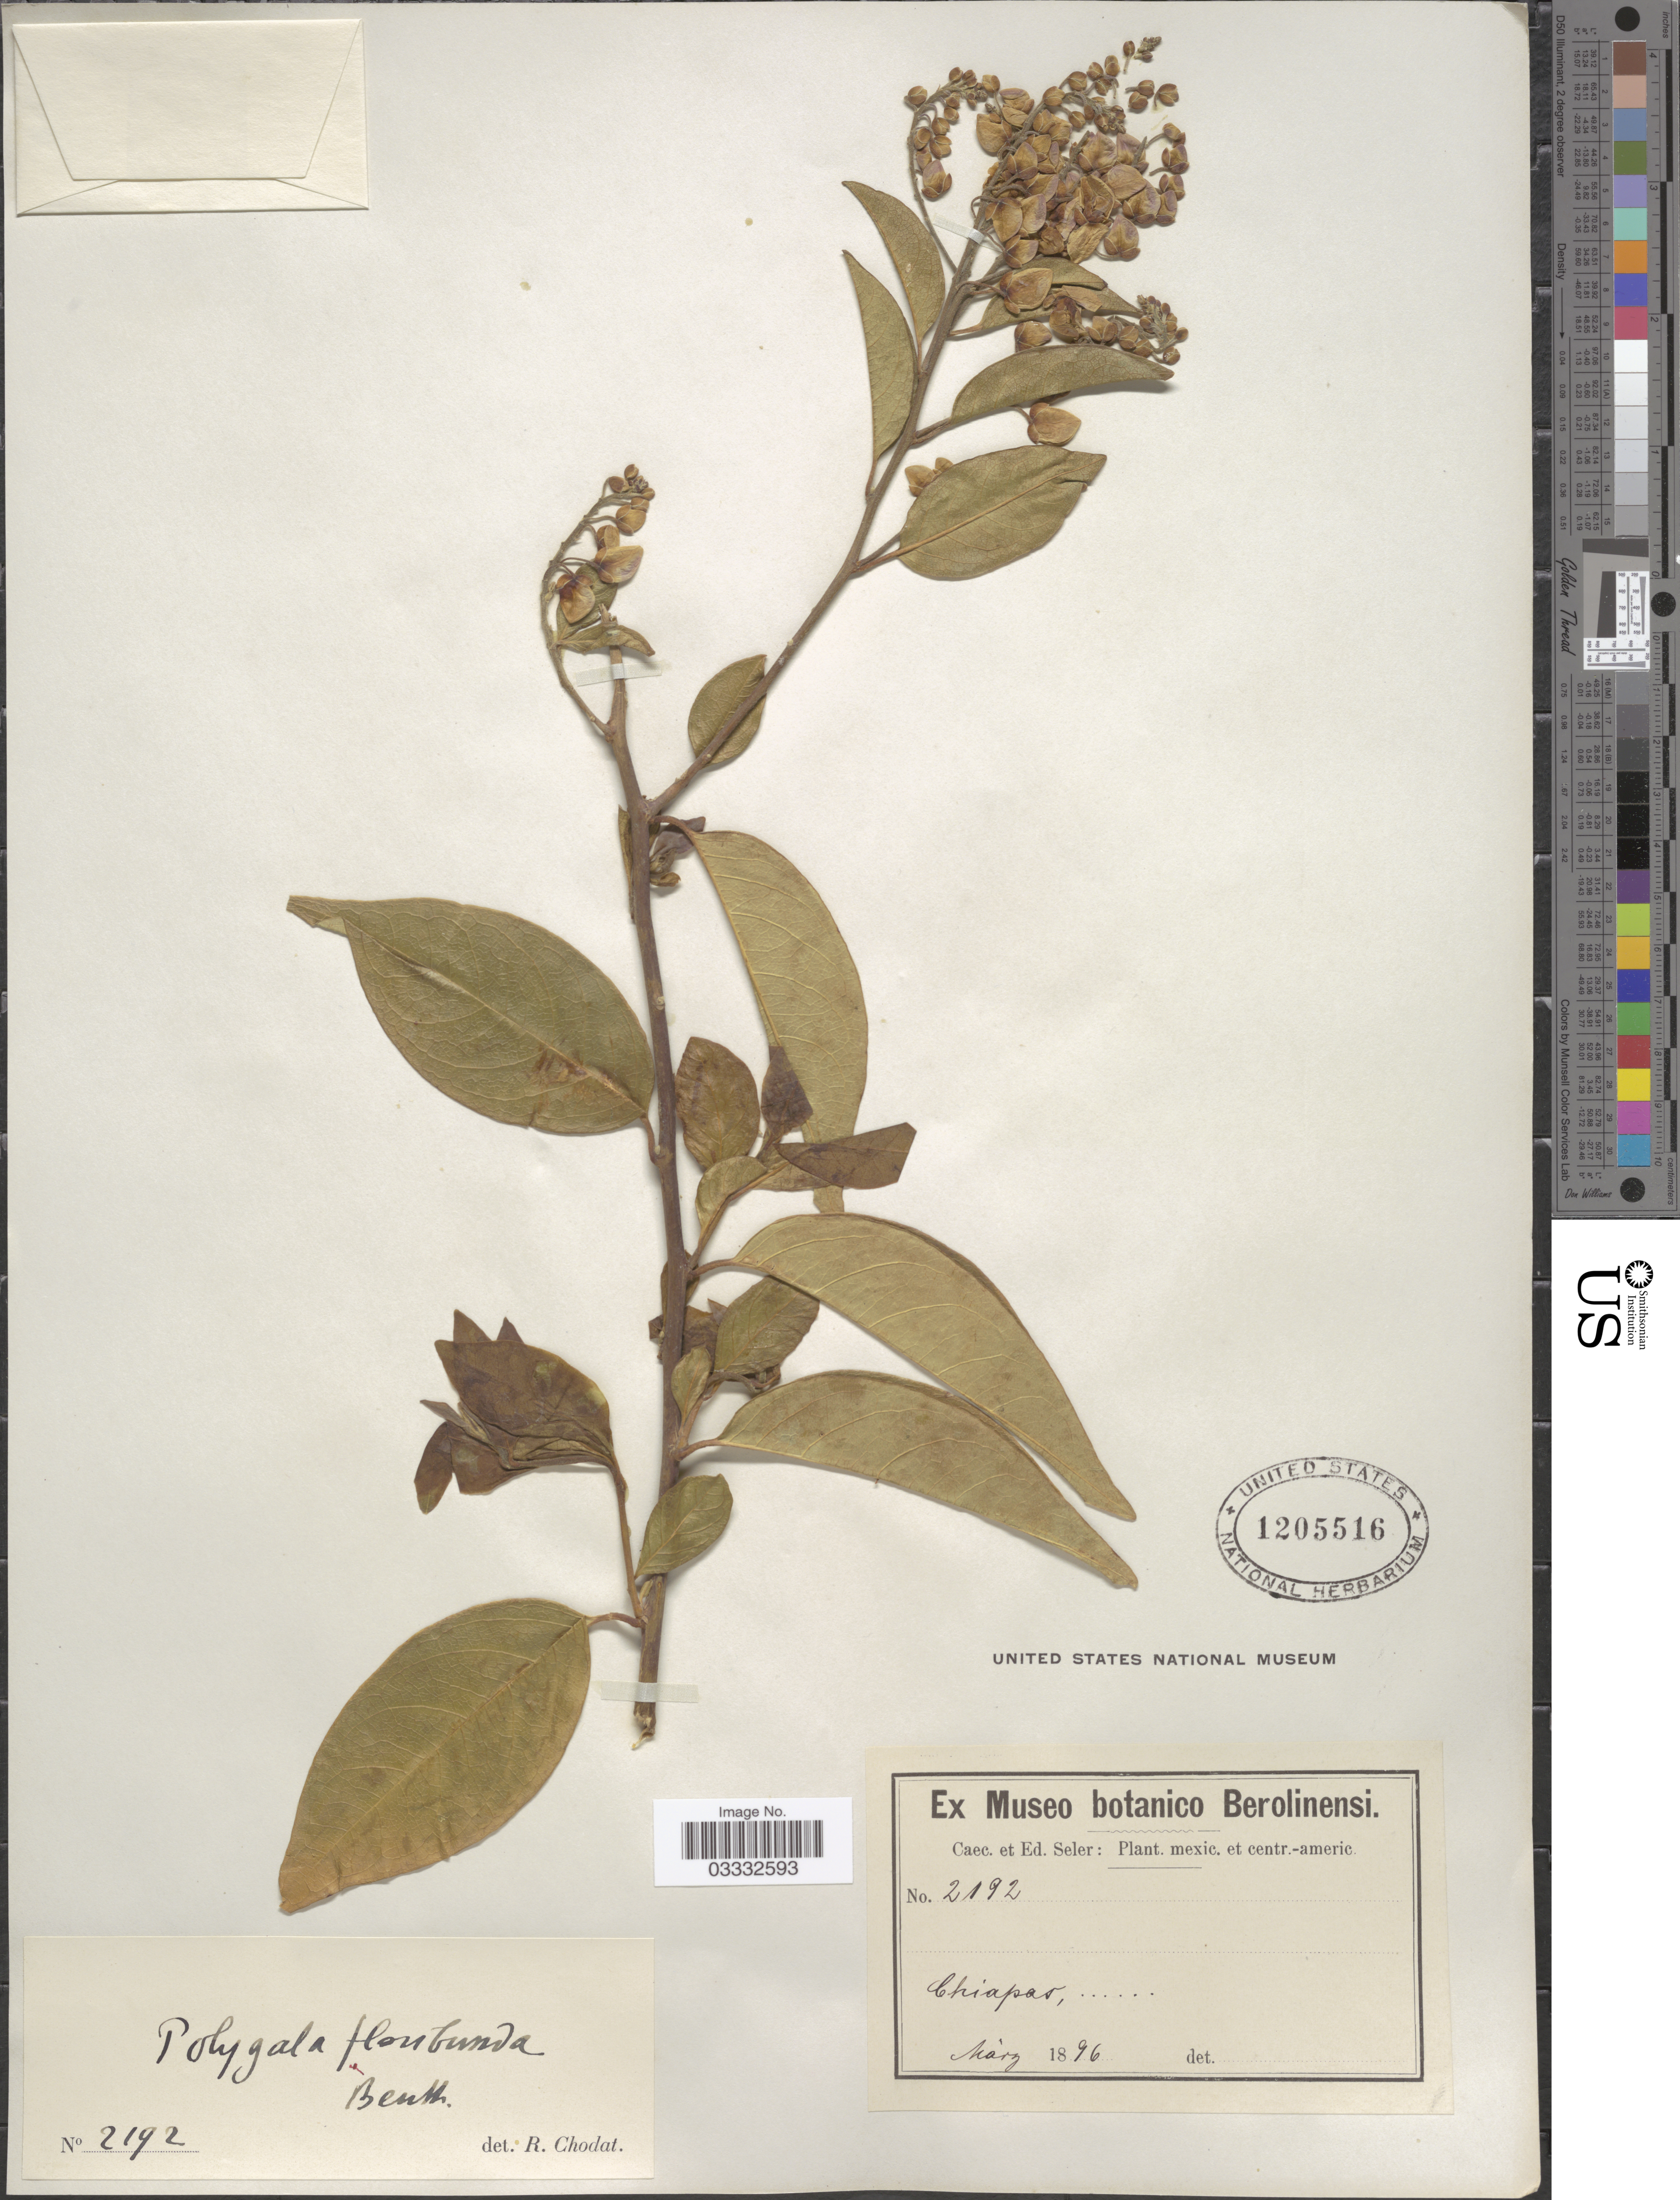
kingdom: Plantae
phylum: Tracheophyta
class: Magnoliopsida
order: Fabales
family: Polygalaceae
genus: Asemeia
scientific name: Asemeia floribunda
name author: (Benth.) J.F.B. Pastore & J.R. Abbott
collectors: C. Seler & E. G. Seler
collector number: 2192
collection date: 1896-03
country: Mexico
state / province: Chiapas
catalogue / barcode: US 1205516